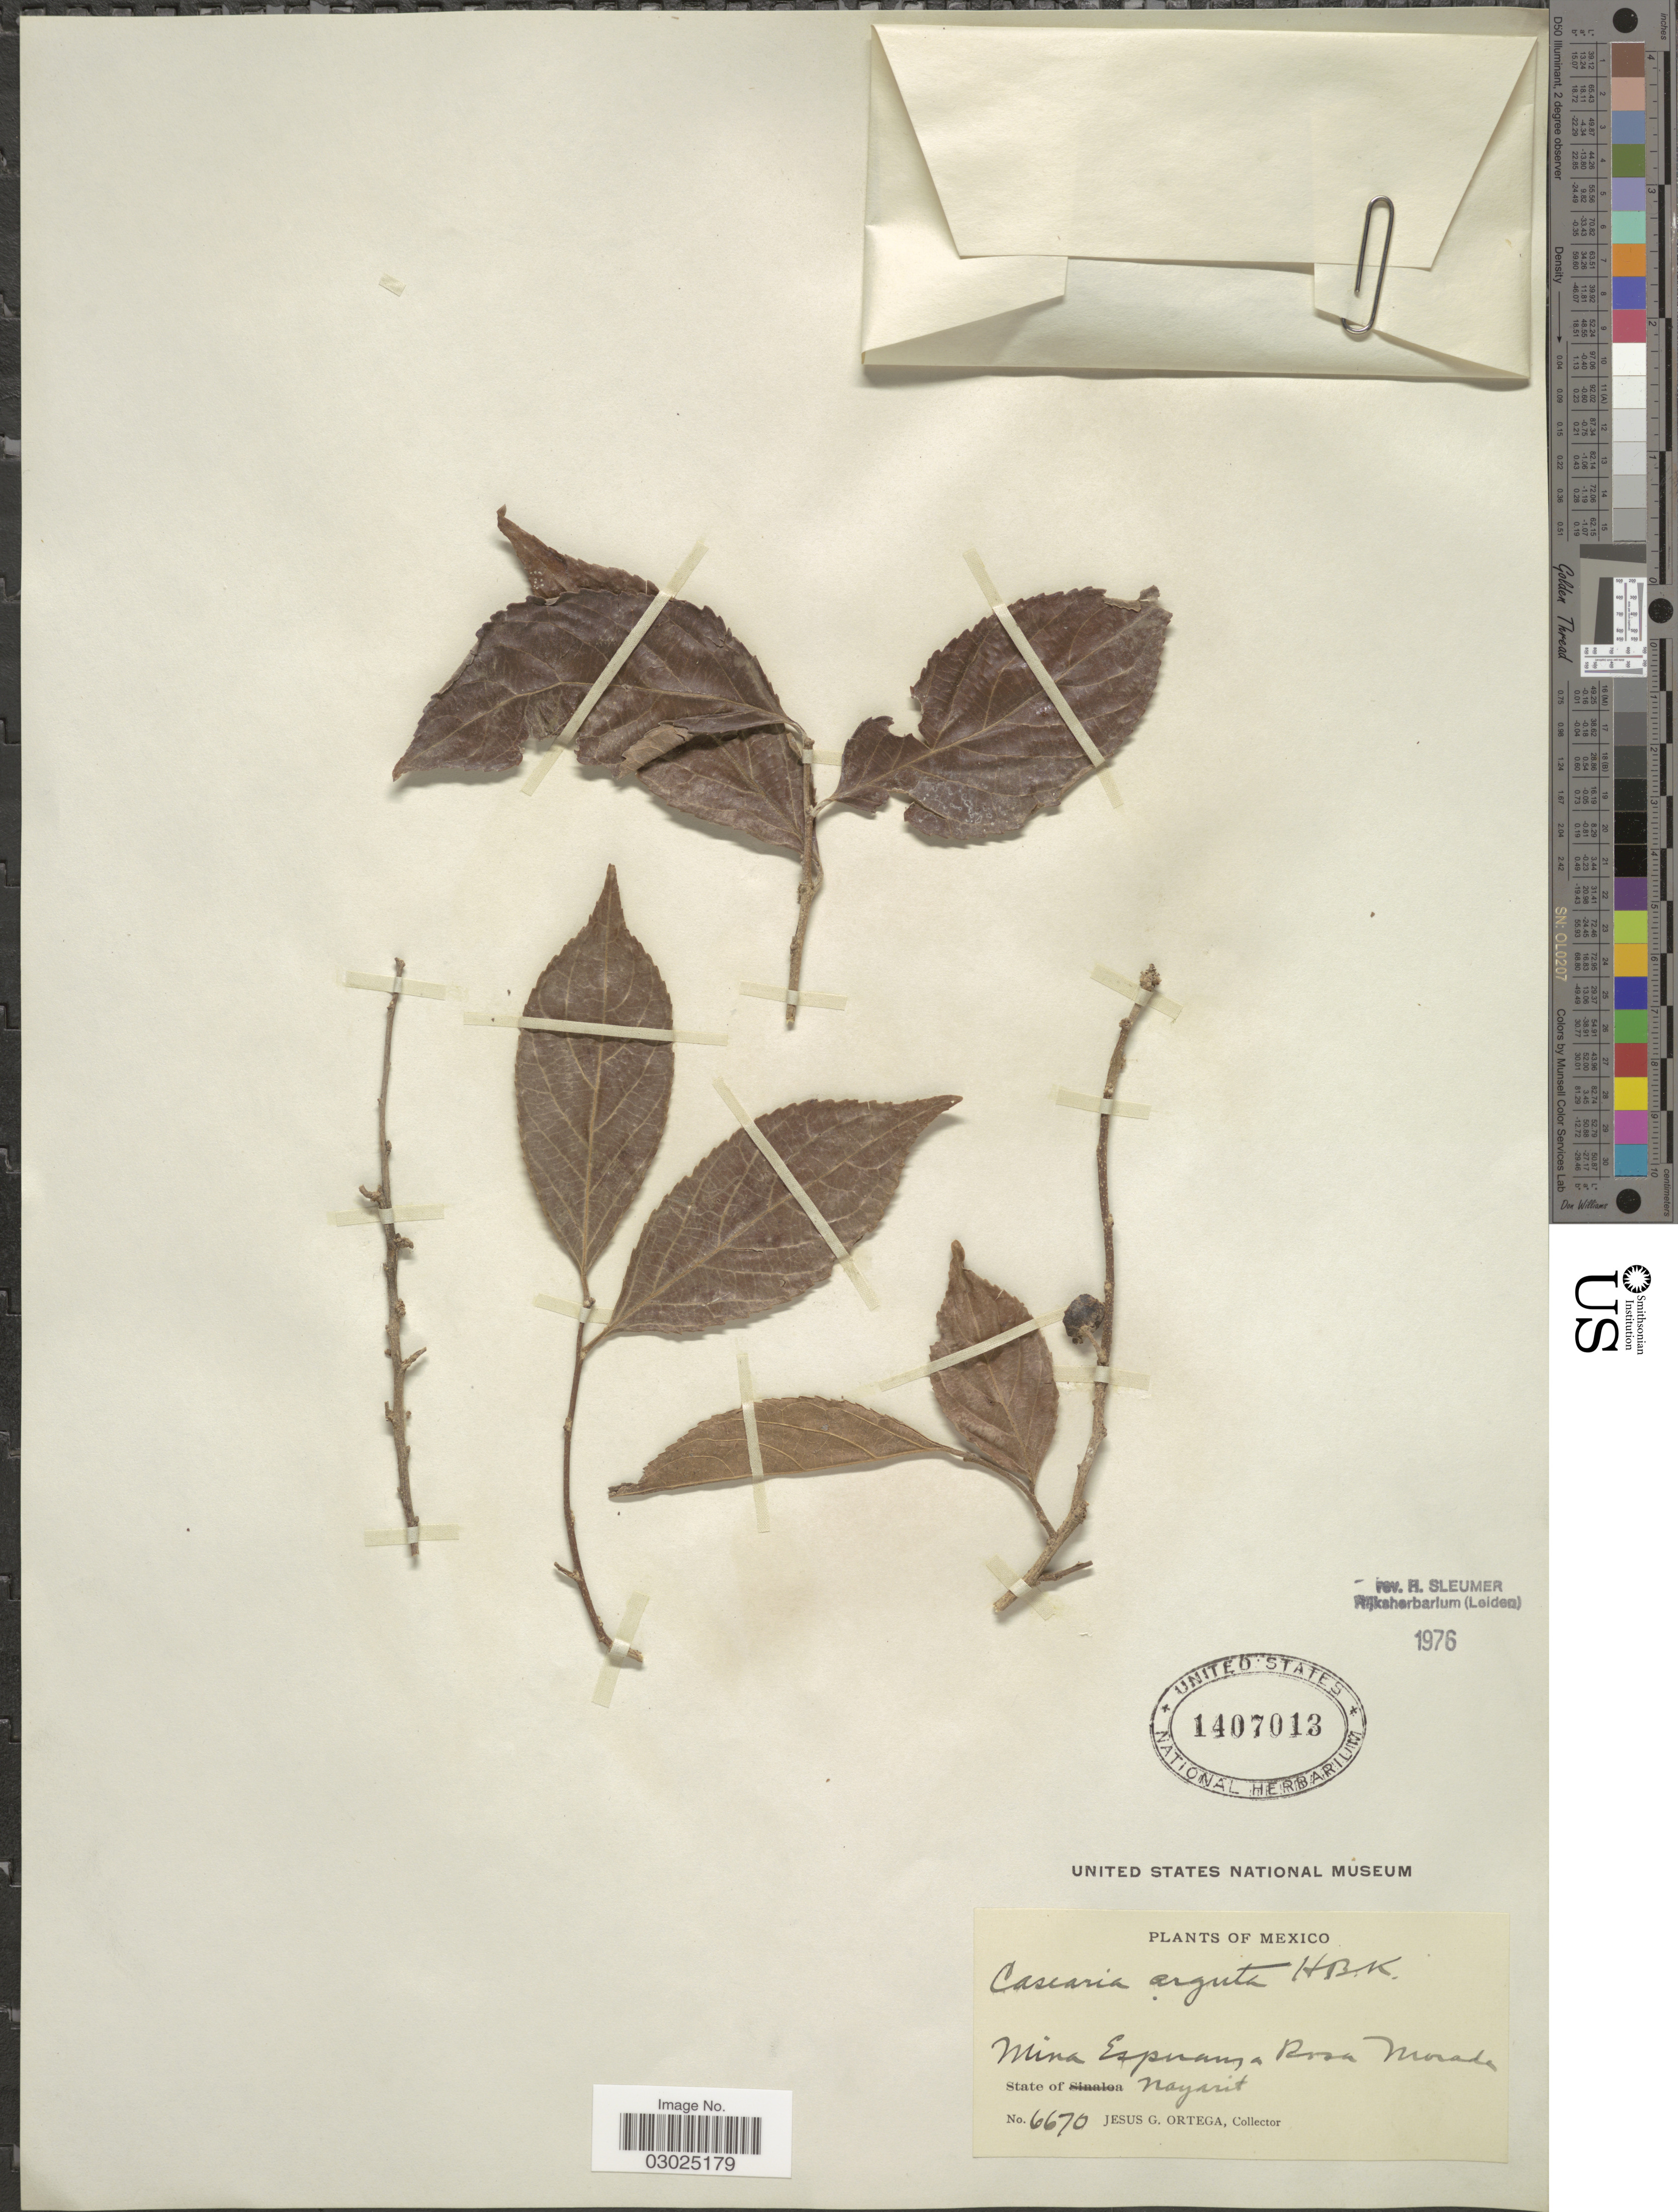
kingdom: Plantae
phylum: Tracheophyta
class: Magnoliopsida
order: Malpighiales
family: Salicaceae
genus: Casearia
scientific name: Casearia arguta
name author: Kunth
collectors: J. Ortega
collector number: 6670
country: Mexico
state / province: Nayarit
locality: Mina Espiranjza Rosa Morada.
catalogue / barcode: US 1407013